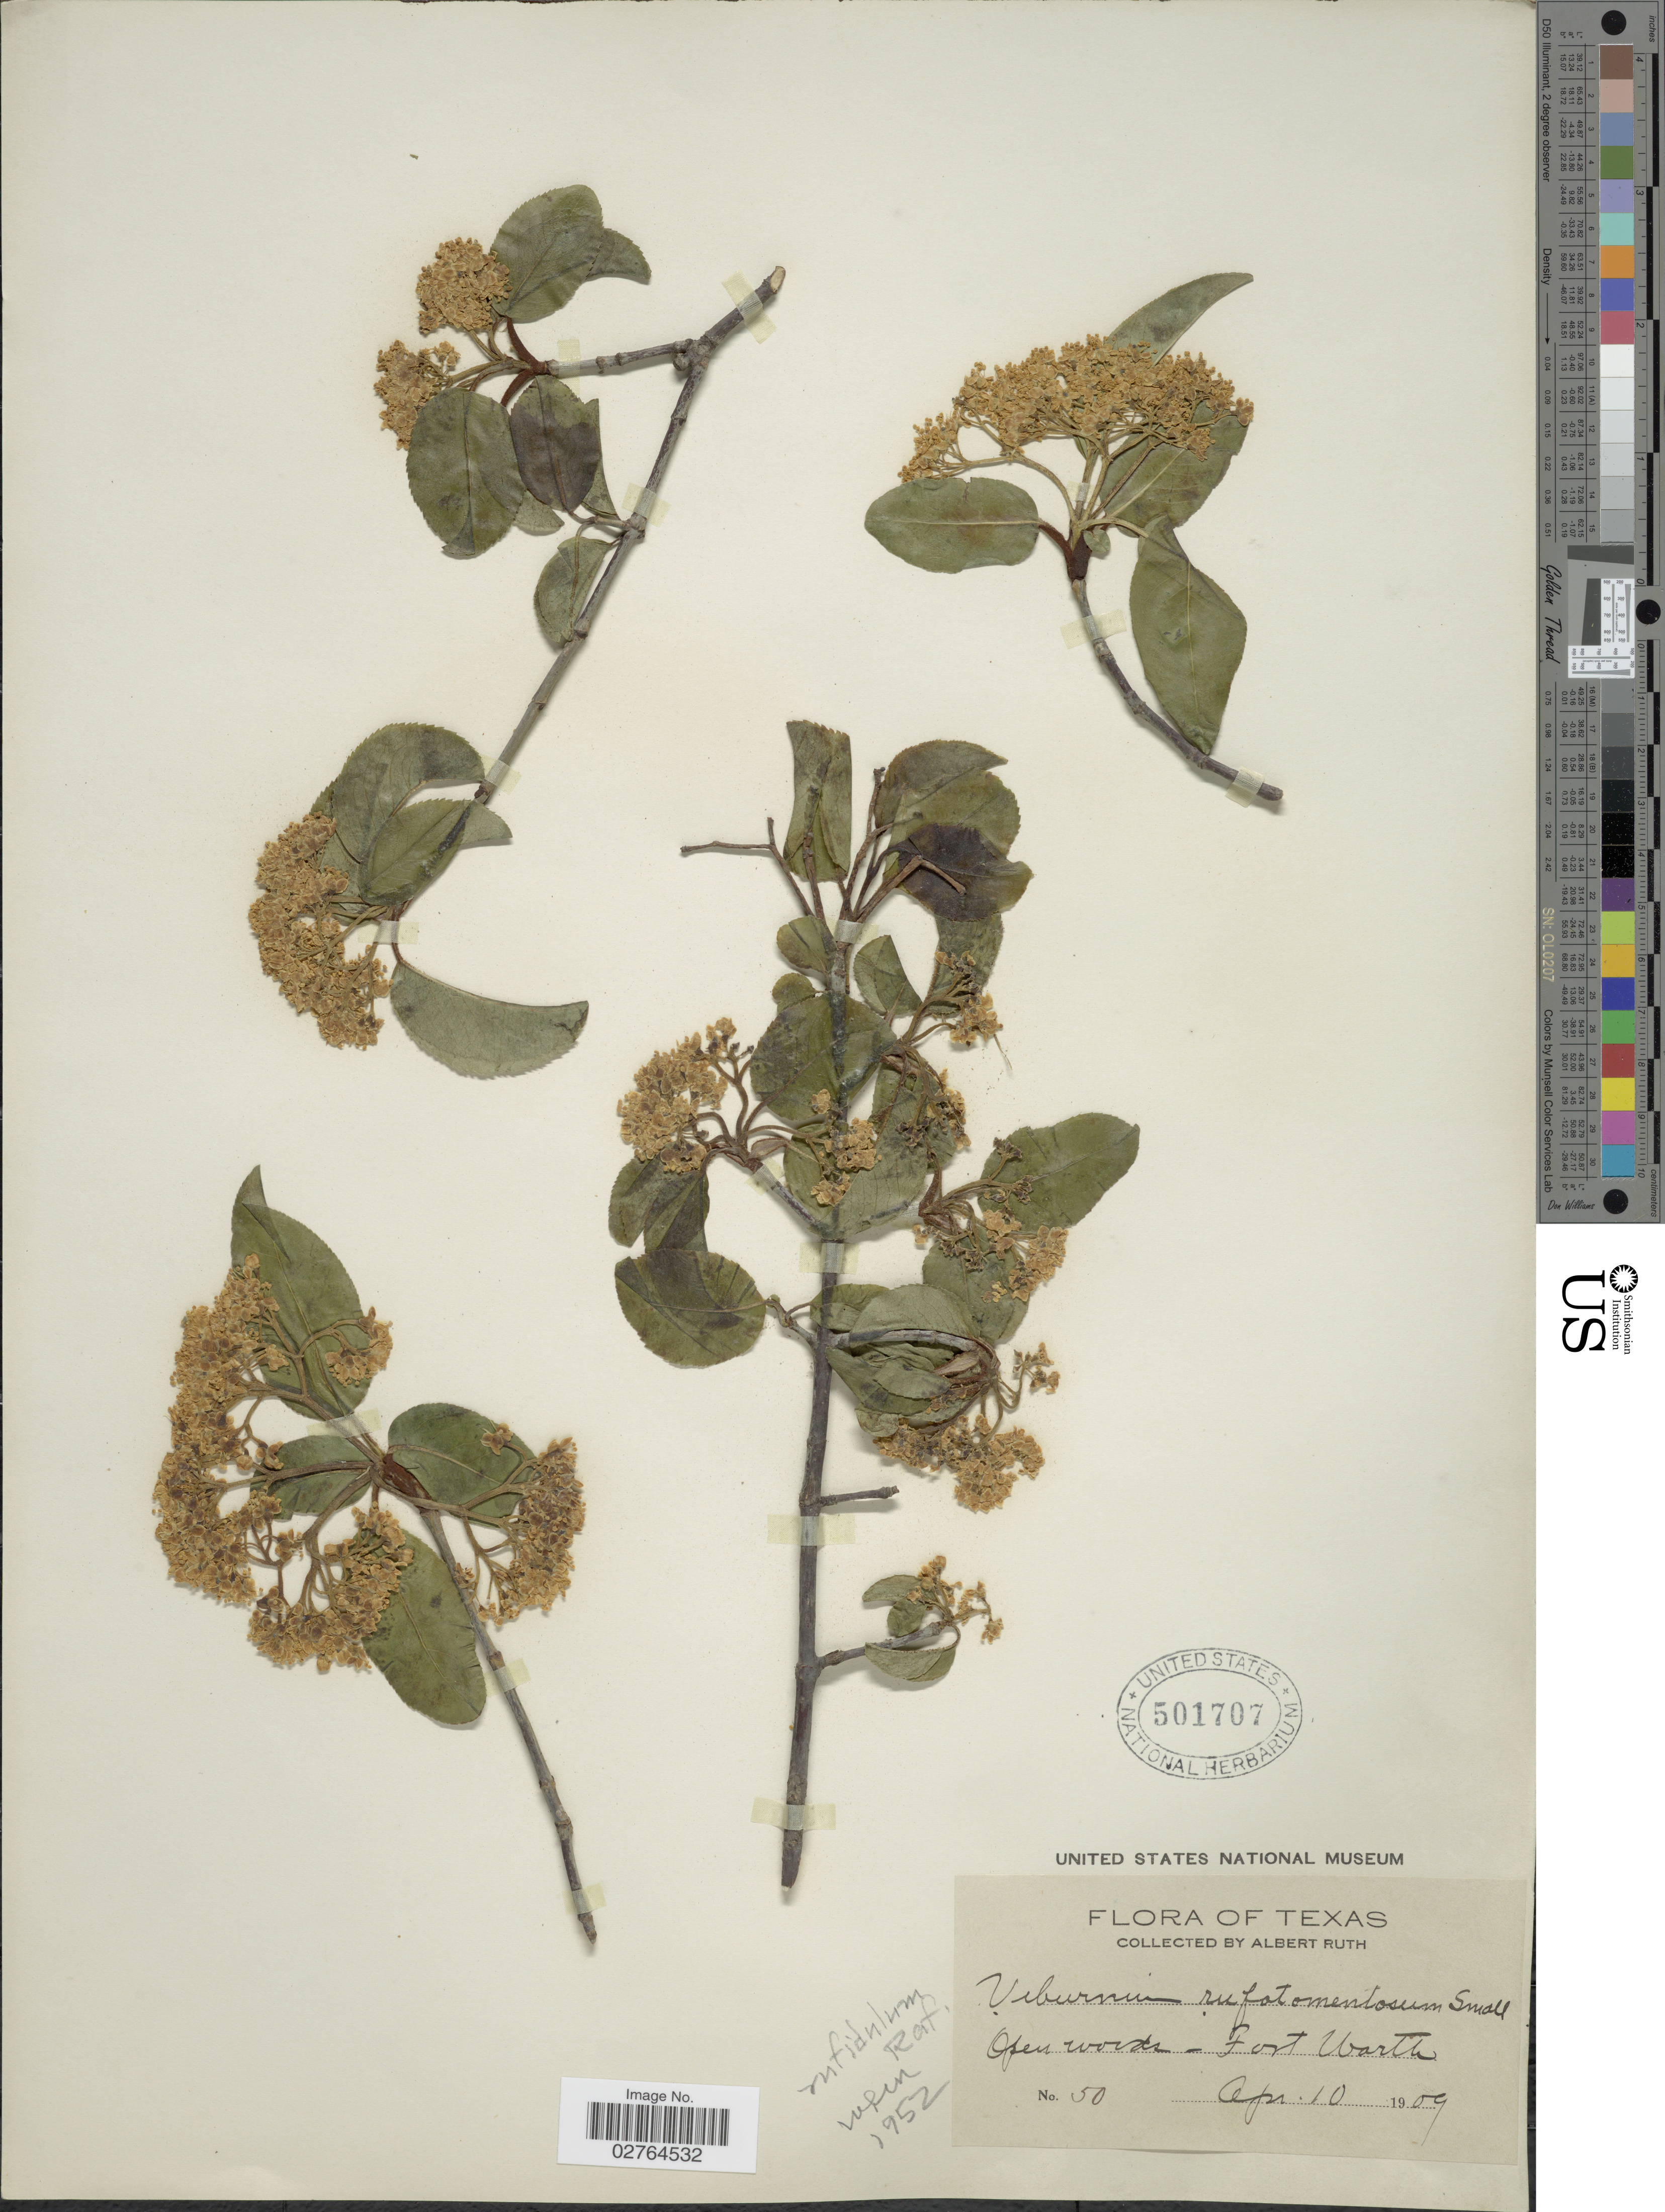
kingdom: Plantae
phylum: Tracheophyta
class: Magnoliopsida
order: Dipsacales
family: Viburnaceae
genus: Viburnum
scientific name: Viburnum rufidulum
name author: Raf.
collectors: A. Ruth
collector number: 50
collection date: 1909-04-10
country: United States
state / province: Texas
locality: Fort Worth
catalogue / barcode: US 501707